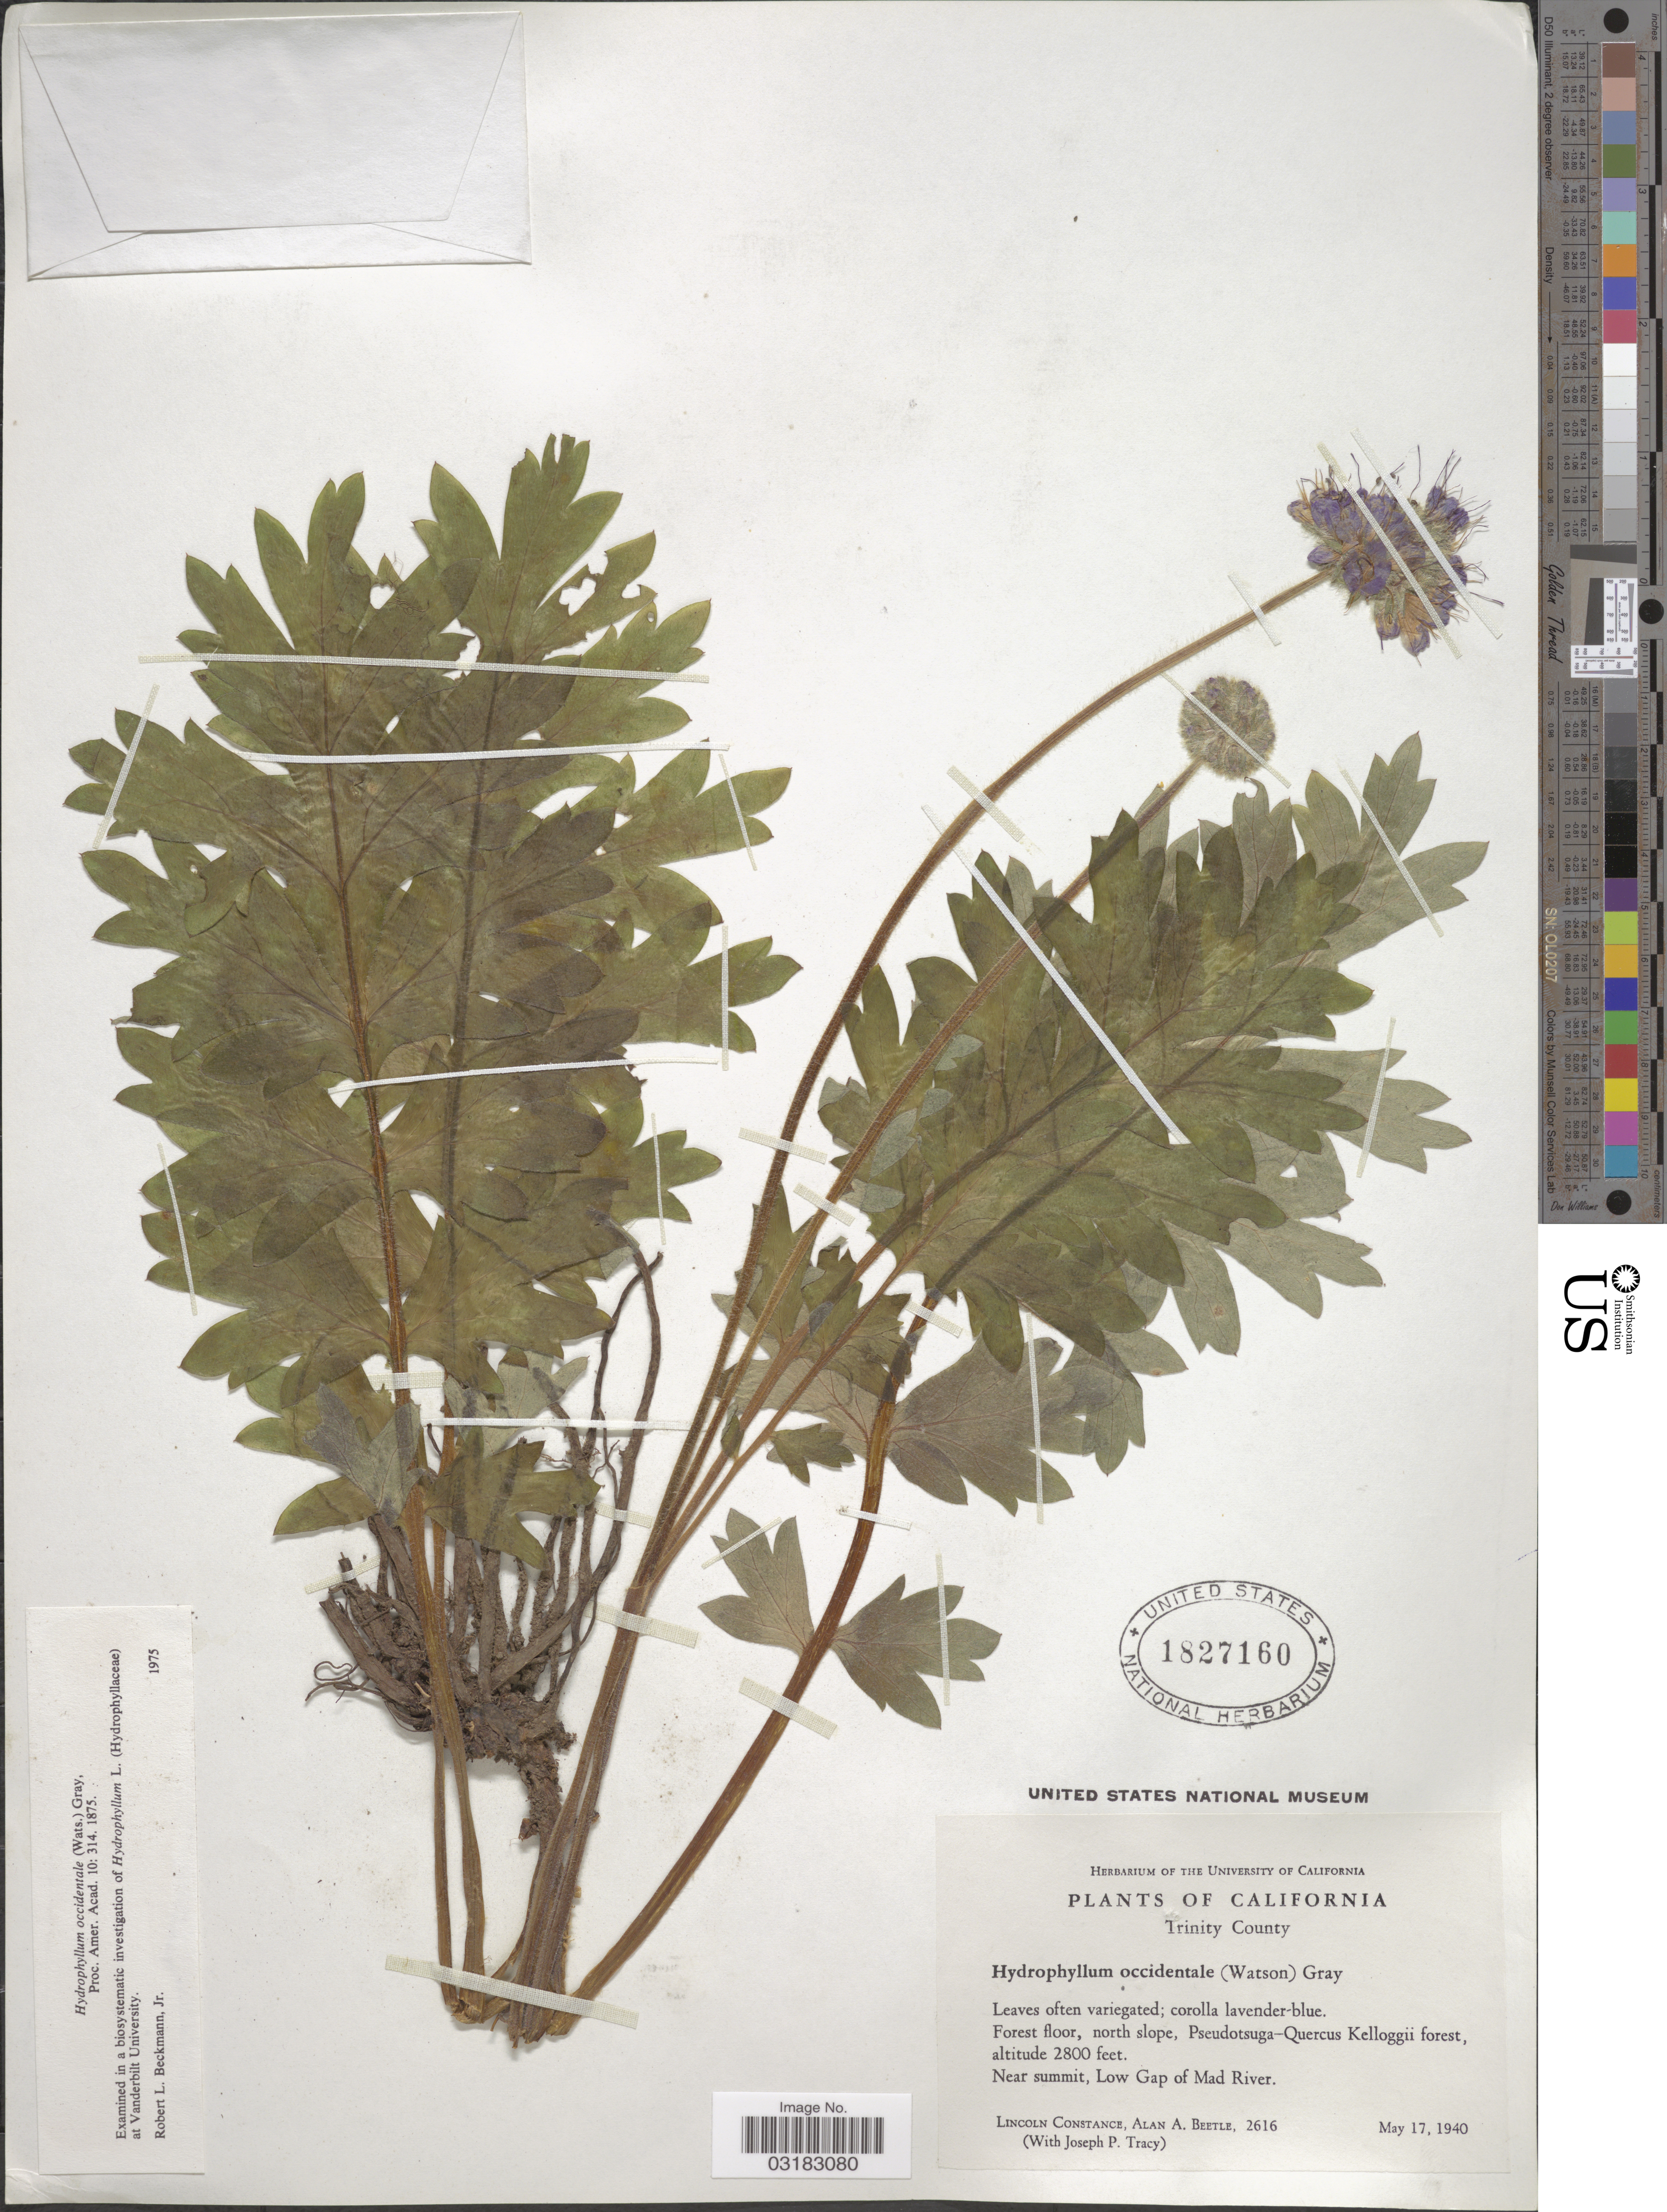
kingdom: Plantae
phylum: Tracheophyta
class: Magnoliopsida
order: Boraginales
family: Hydrophyllaceae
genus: Hydrophyllum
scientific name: Hydrophyllum occidentale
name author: (S. Watson) A. Gray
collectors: L. Constance, A. A. Beetle & J. Tracy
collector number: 2616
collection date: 1940-05-17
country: United States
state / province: California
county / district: Trinity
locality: Trninity County. Forest floor, north slope, Pseudotsuga-Quercus Kelloggii forest. Near summit, Low Gap of Mad River.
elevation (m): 853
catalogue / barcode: US 1827160